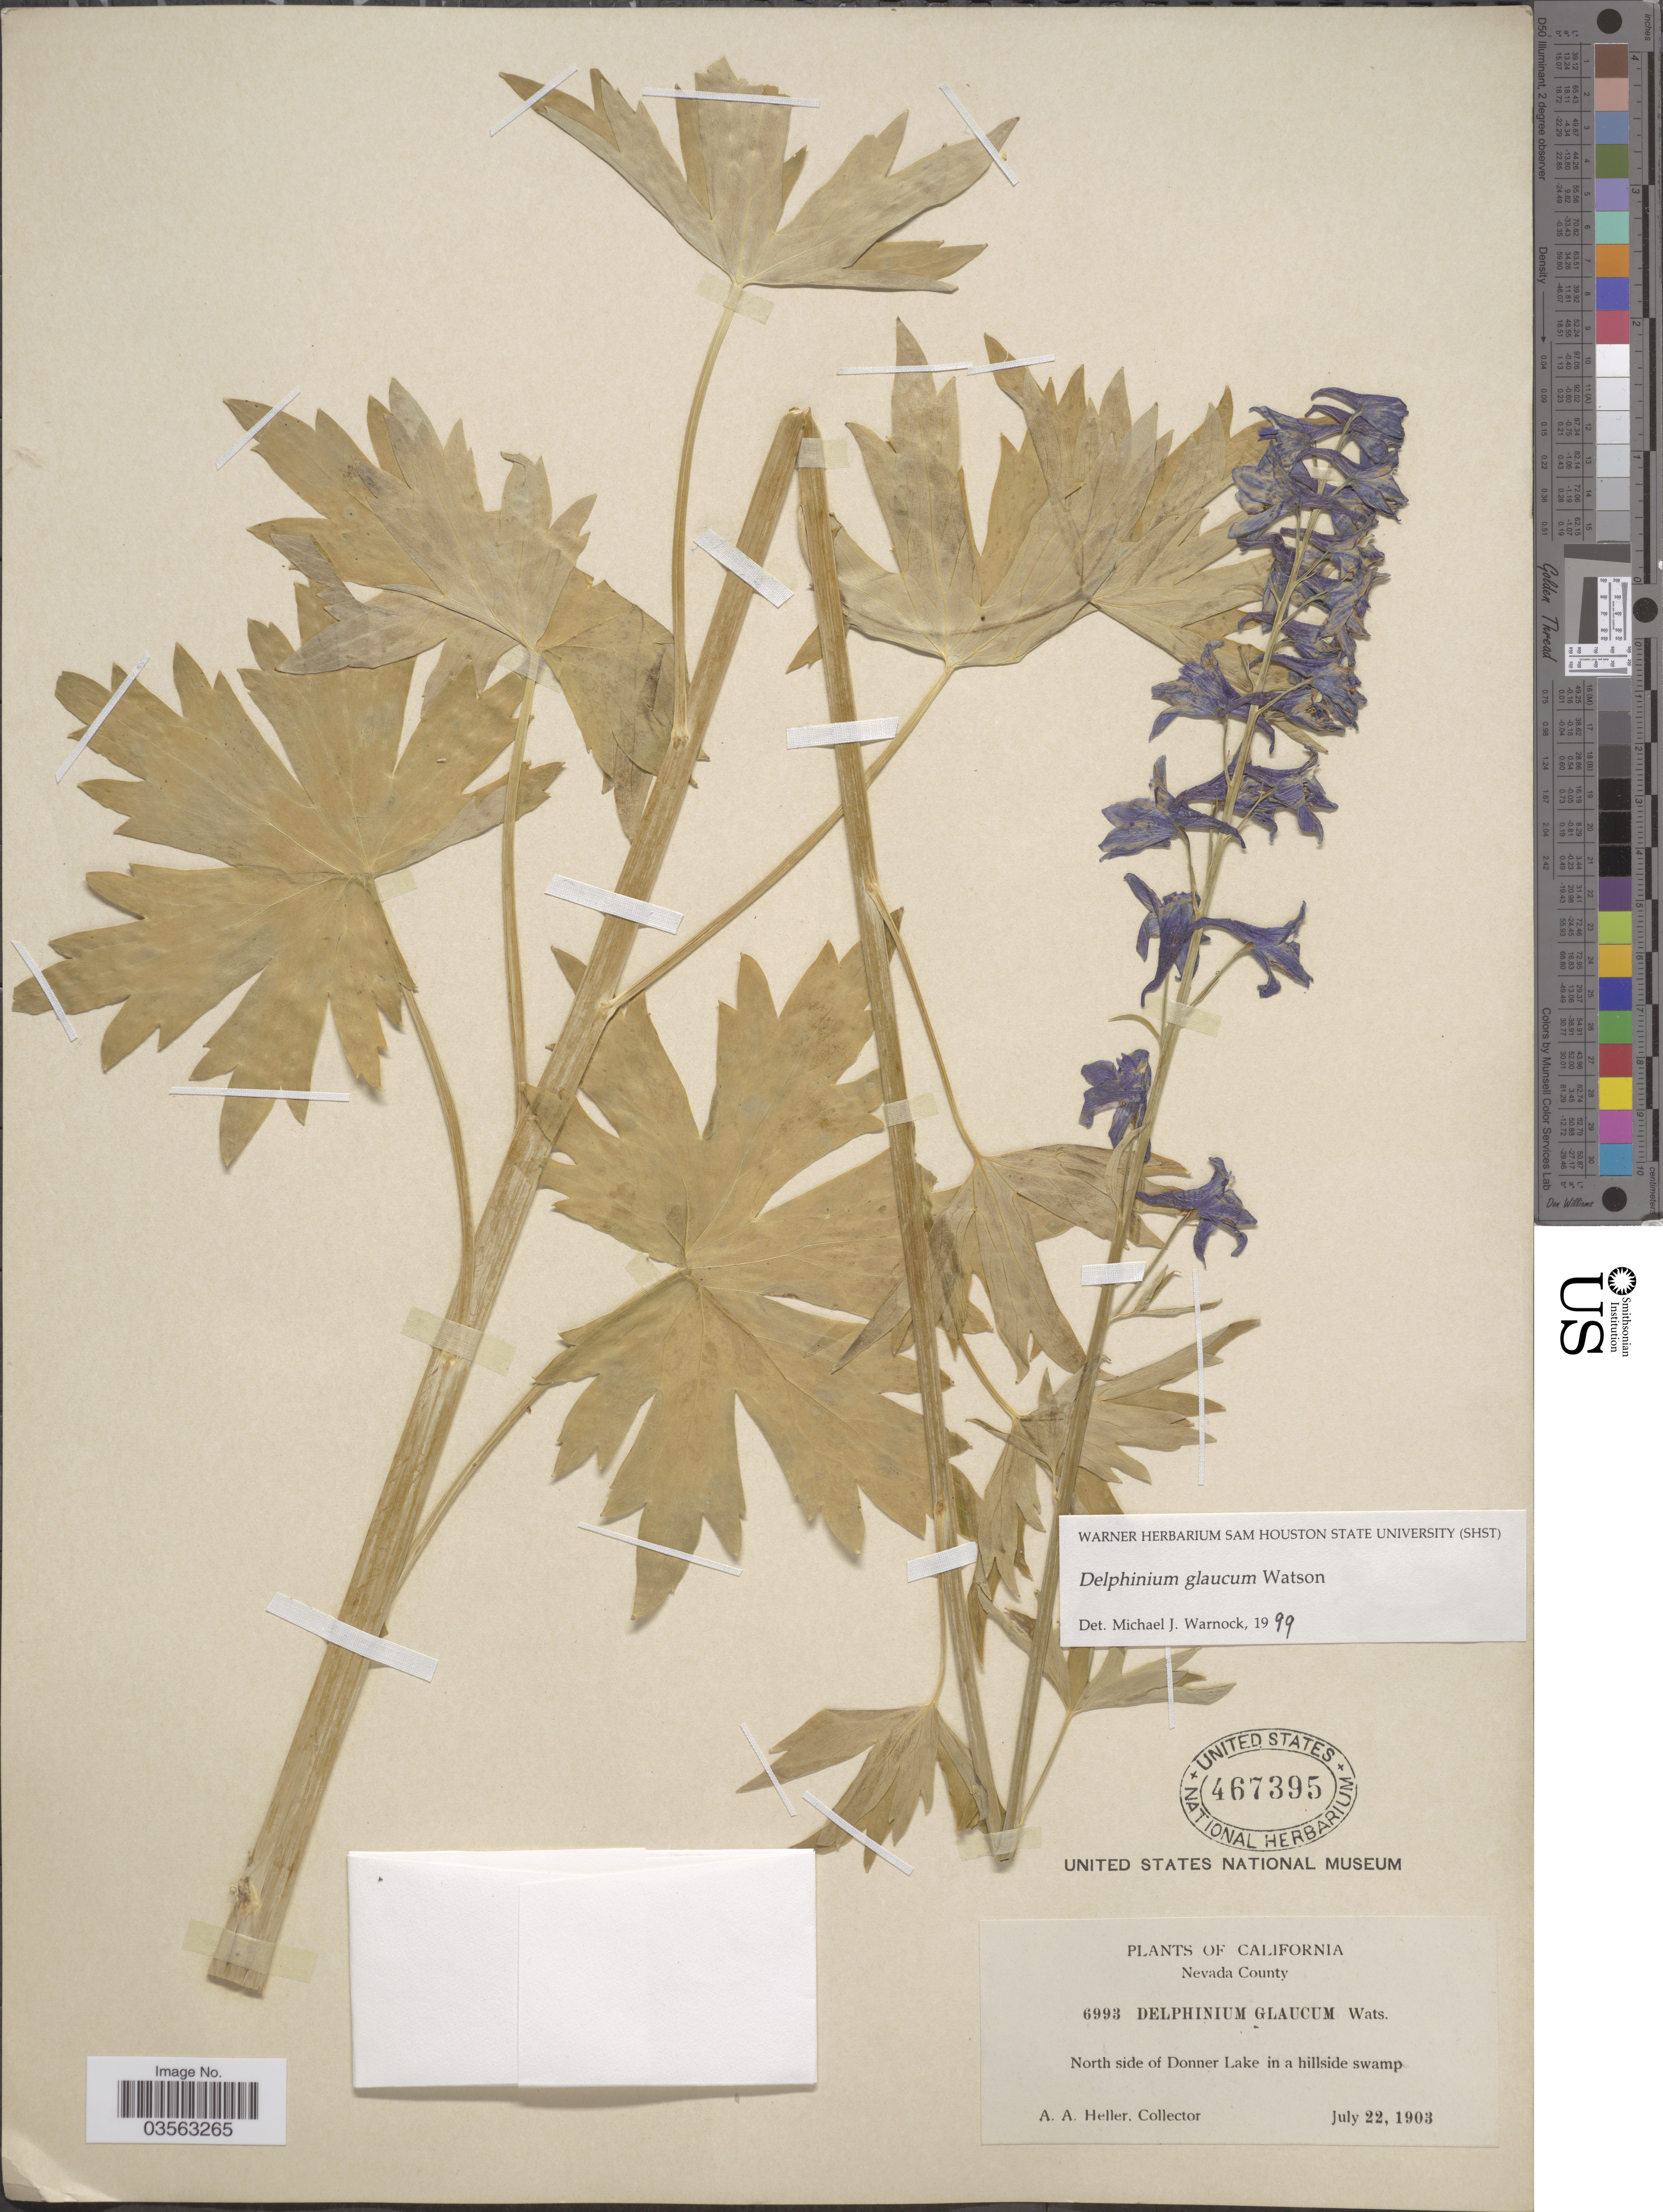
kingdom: Plantae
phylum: Tracheophyta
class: Magnoliopsida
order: Ranunculales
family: Ranunculaceae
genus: Delphinium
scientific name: Delphinium glaucum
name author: S. Watson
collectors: A. A. Heller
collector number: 6993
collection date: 1903-07-22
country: United States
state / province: California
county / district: Nevada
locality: Nevada County. North side of Donner Lake in a hillside swamp.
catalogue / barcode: US 467395